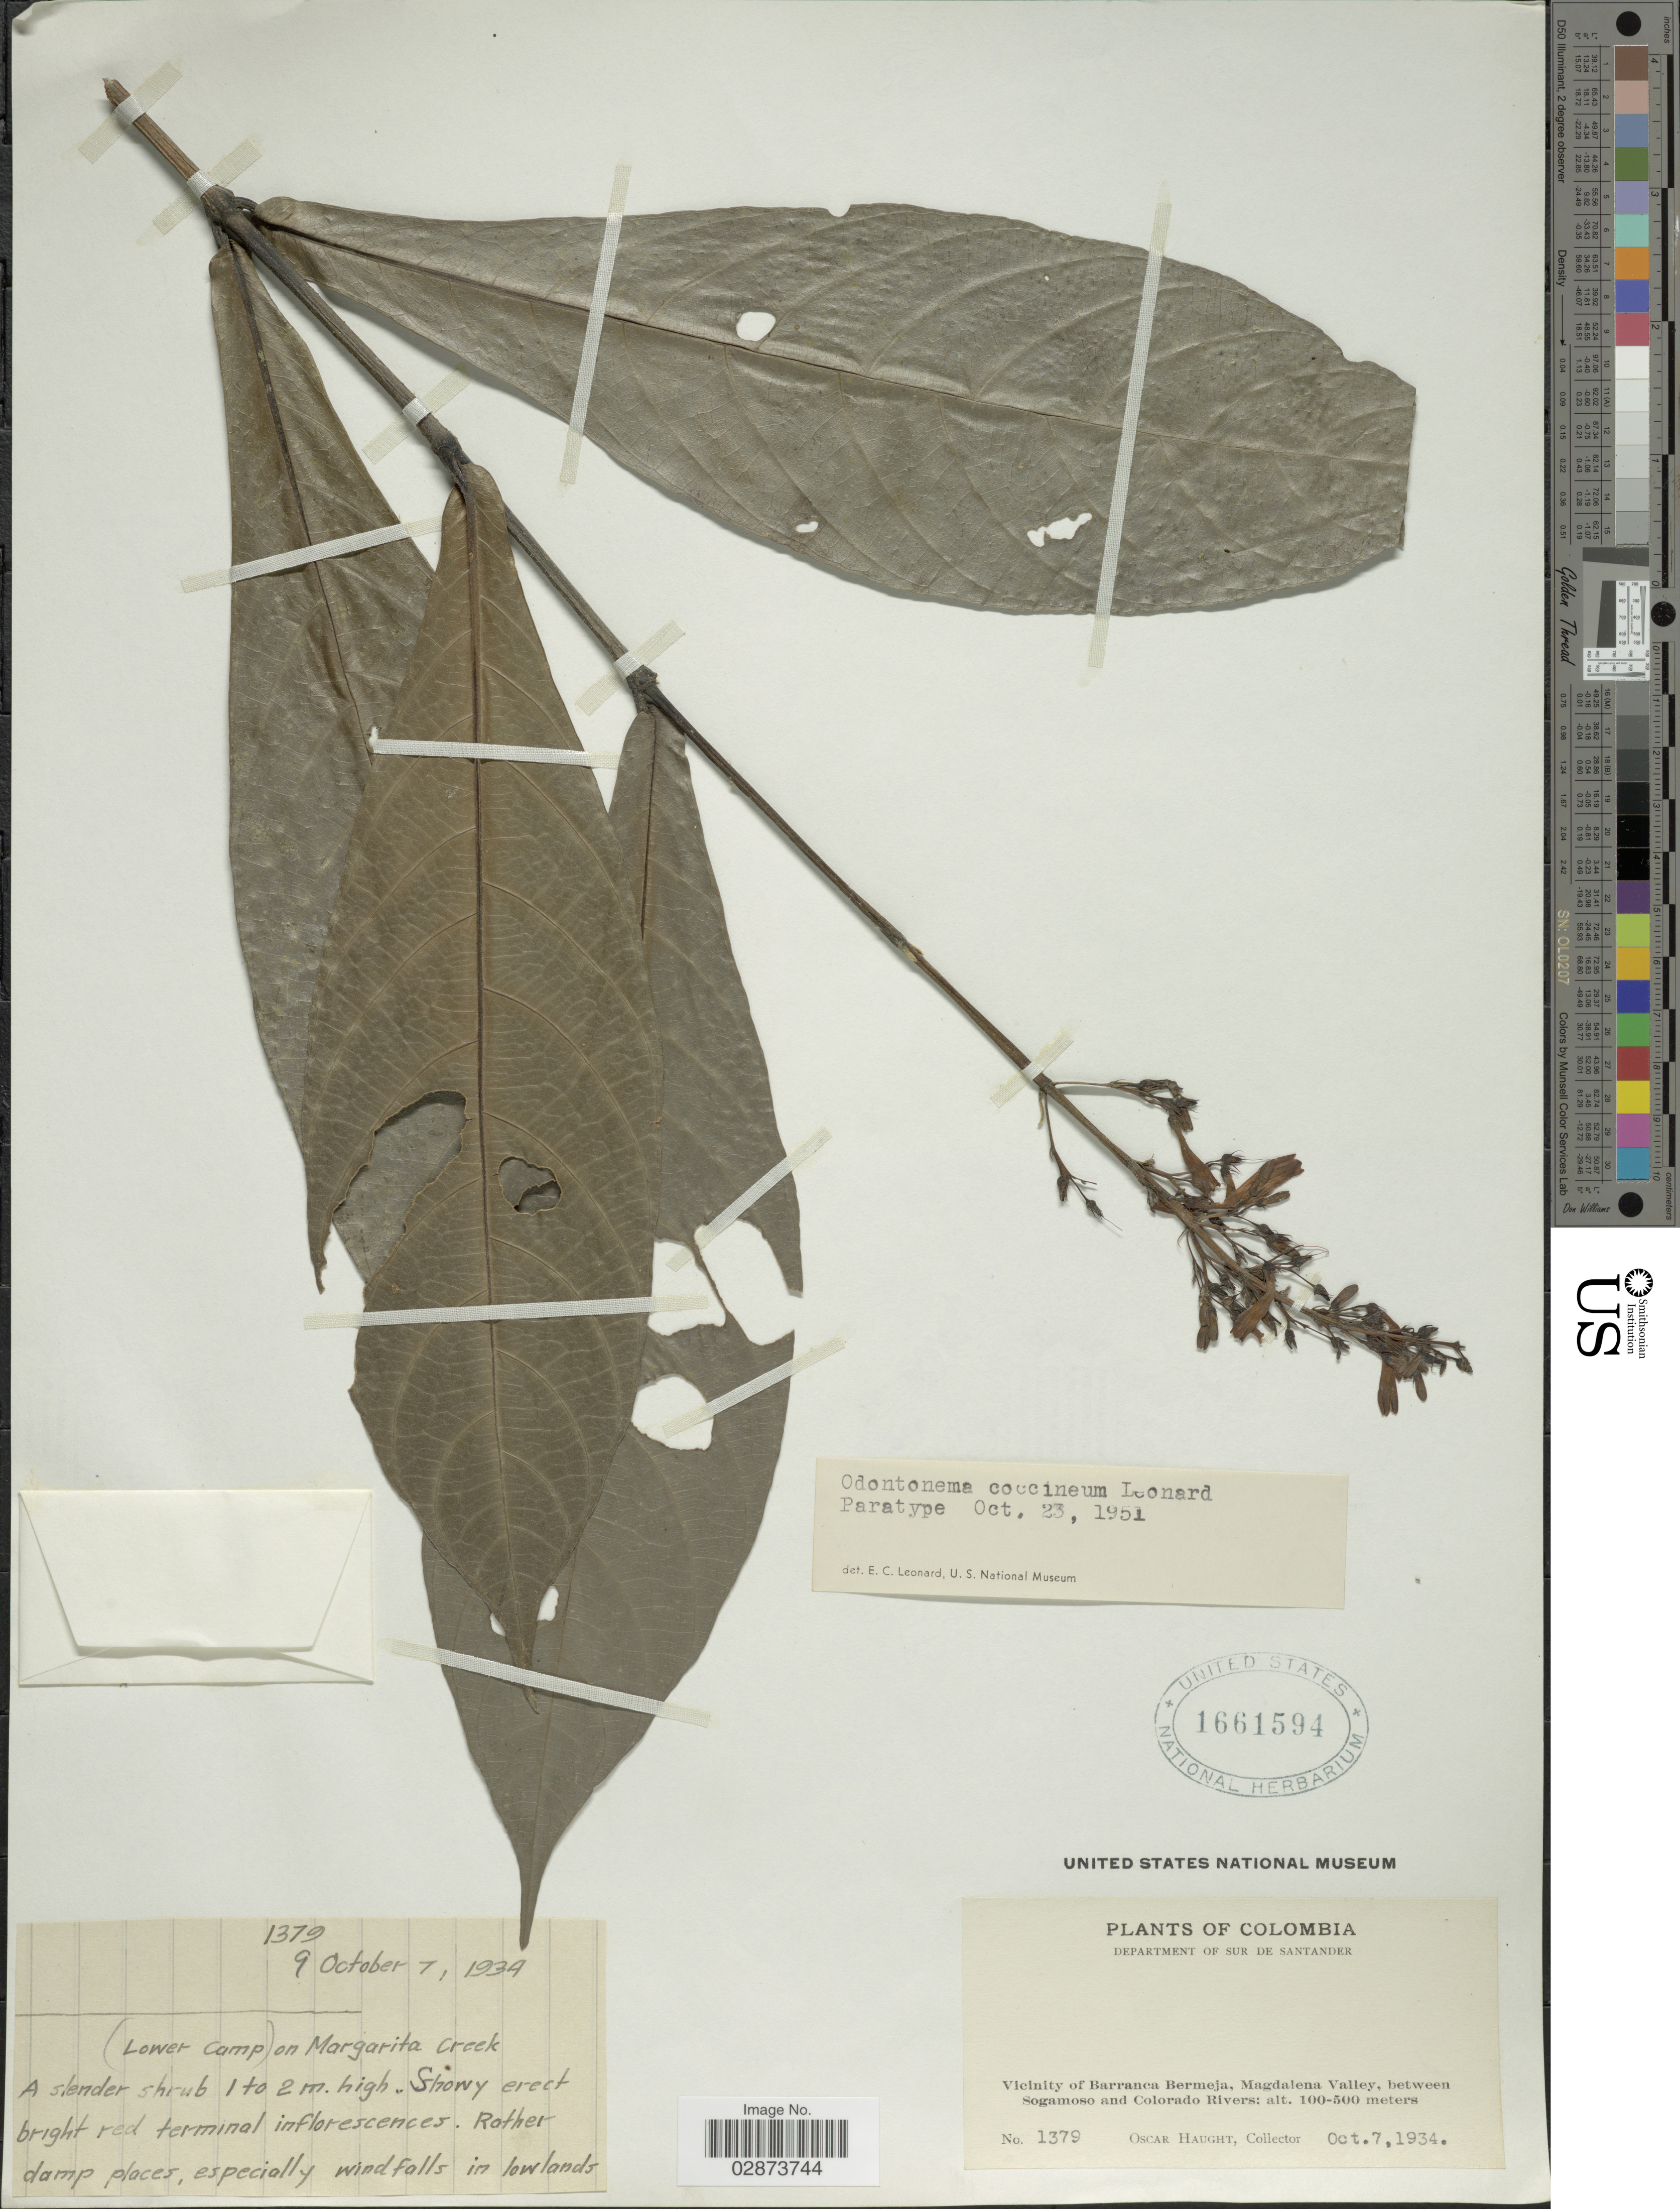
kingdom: Plantae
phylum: Tracheophyta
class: Magnoliopsida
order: Lamiales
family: Acanthaceae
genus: Odontonema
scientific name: Odontonema sessile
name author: (Nees) Kuntze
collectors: O. L. Haught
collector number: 1379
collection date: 1934-10-07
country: Colombia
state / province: Santander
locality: Department of Sur de Santander. Vicinity of Barranca Bermejo, Magdalena Valley, between Sogamoso and Colorado Rivers. (Lower Camp) on Margarita Creek.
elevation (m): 100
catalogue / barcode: US 1661594